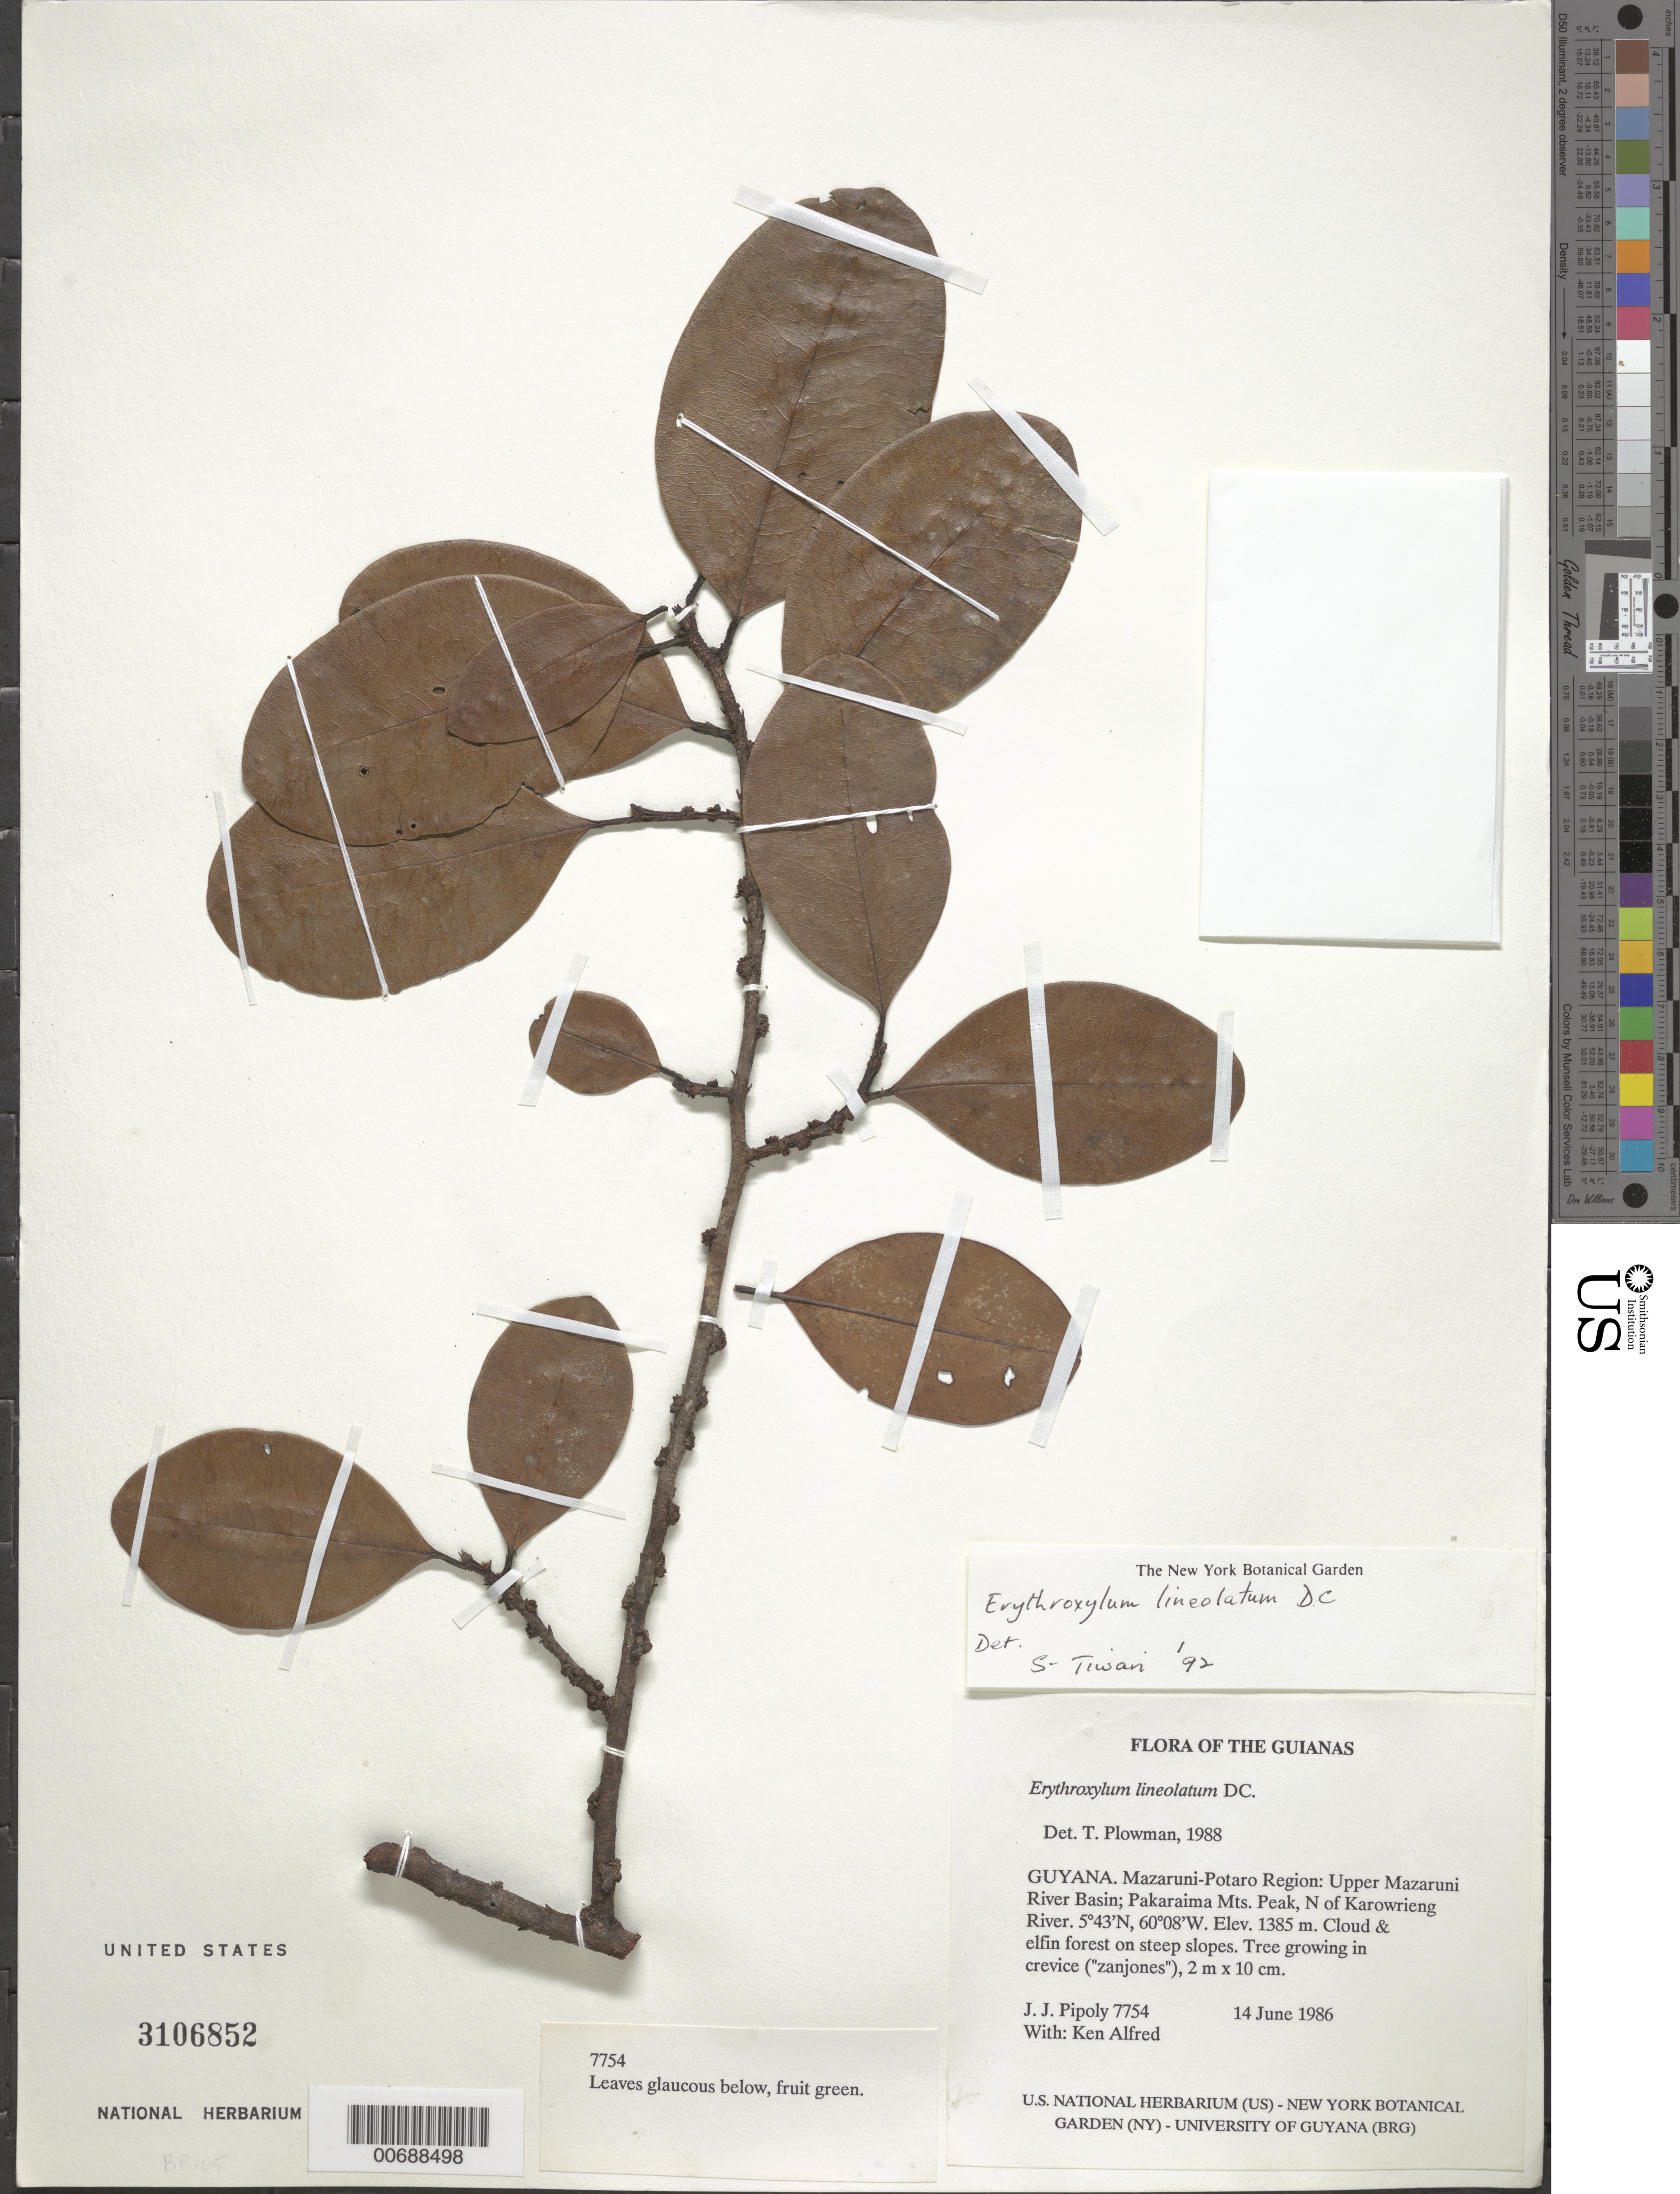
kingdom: Plantae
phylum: Tracheophyta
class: Magnoliopsida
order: Malpighiales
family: Erythroxylaceae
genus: Erythroxylum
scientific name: Erythroxylum lineolatum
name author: DC.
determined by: Plowman, Timothy C.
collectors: J. J. Pipoly & K. Alfred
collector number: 7754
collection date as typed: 14 June 1986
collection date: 1986-06-14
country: Guyana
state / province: Cuyuni-Mazaruni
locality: Upper Mazaruni River Basin; Pakaraima Mts. Peak, N of Karowrieng River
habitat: Cloud & elfin forest on steep slopes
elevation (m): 1385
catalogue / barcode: US 3106852